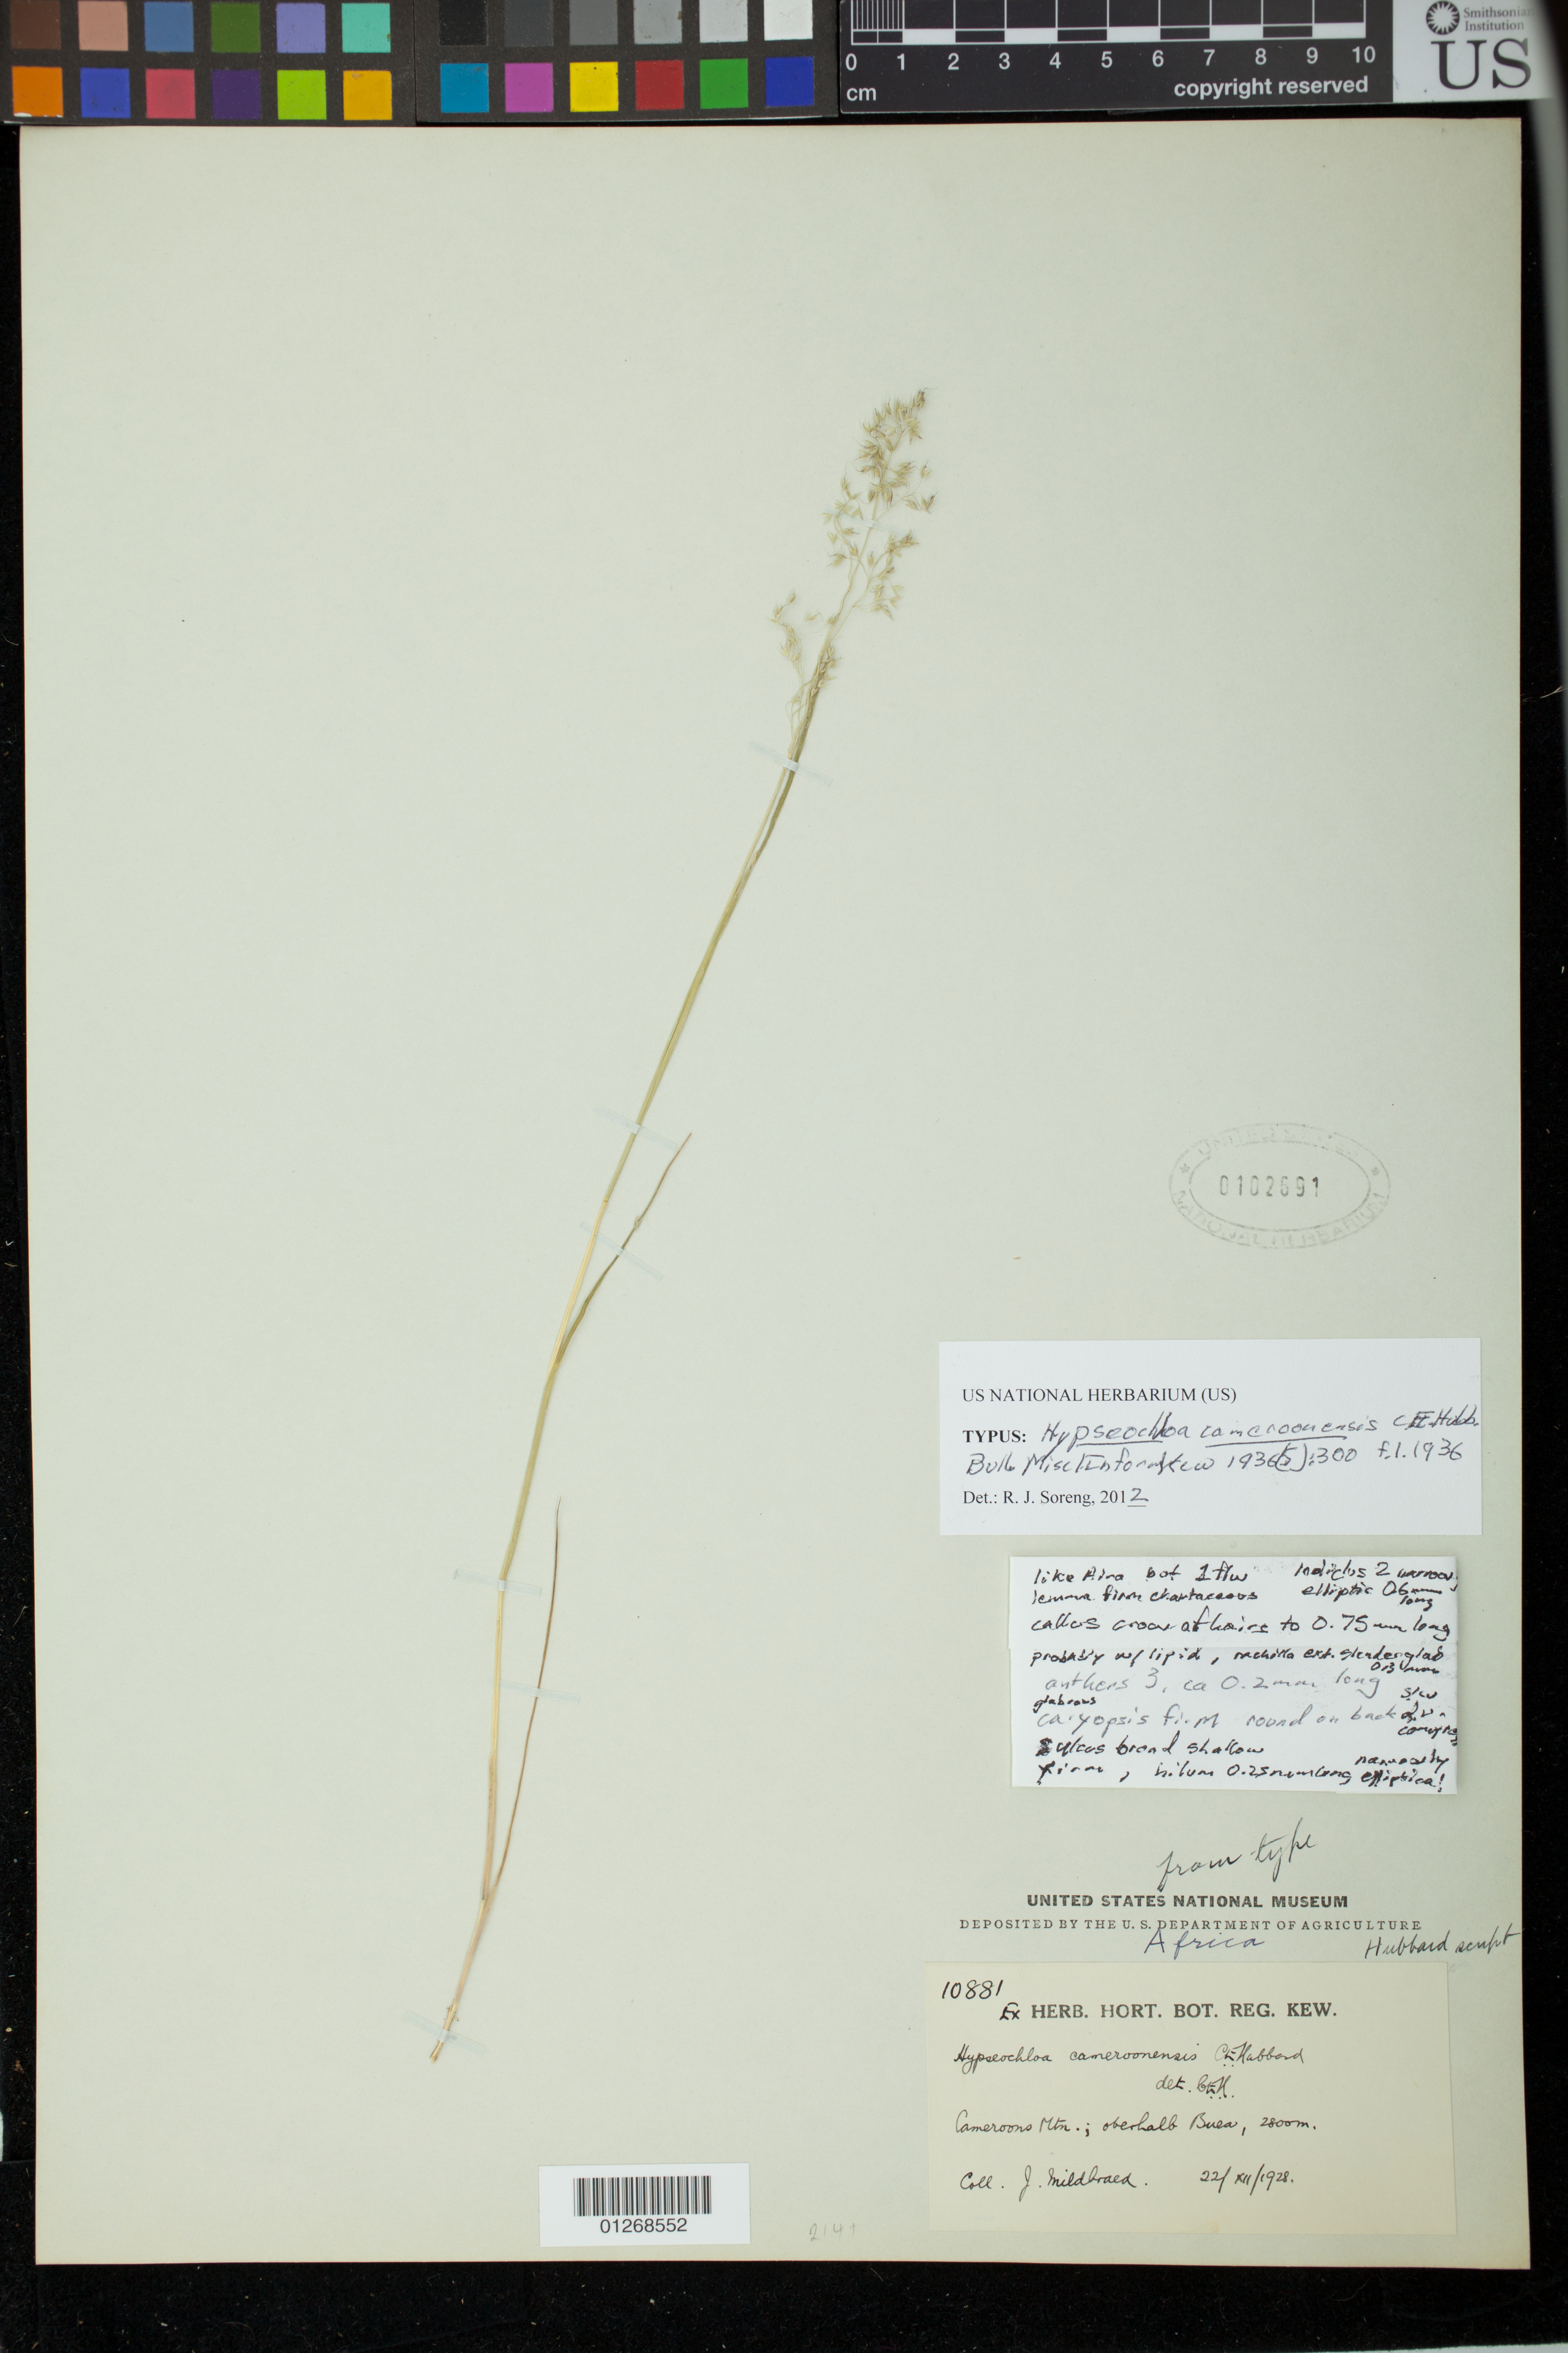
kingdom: Plantae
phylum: Tracheophyta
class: Liliopsida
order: Poales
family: Poaceae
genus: Hypseochloa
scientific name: Hypseochloa cameroonensis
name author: C.E. Hubb.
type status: Isotype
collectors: G. W. J. Mildbraed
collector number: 10881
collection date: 1928-12-22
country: Cameroon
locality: Cameroons Mts.; oberhalb Buea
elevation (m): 2800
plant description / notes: Ex Herb. Hort. Bot. Reg. Kew.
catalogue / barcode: US 102691